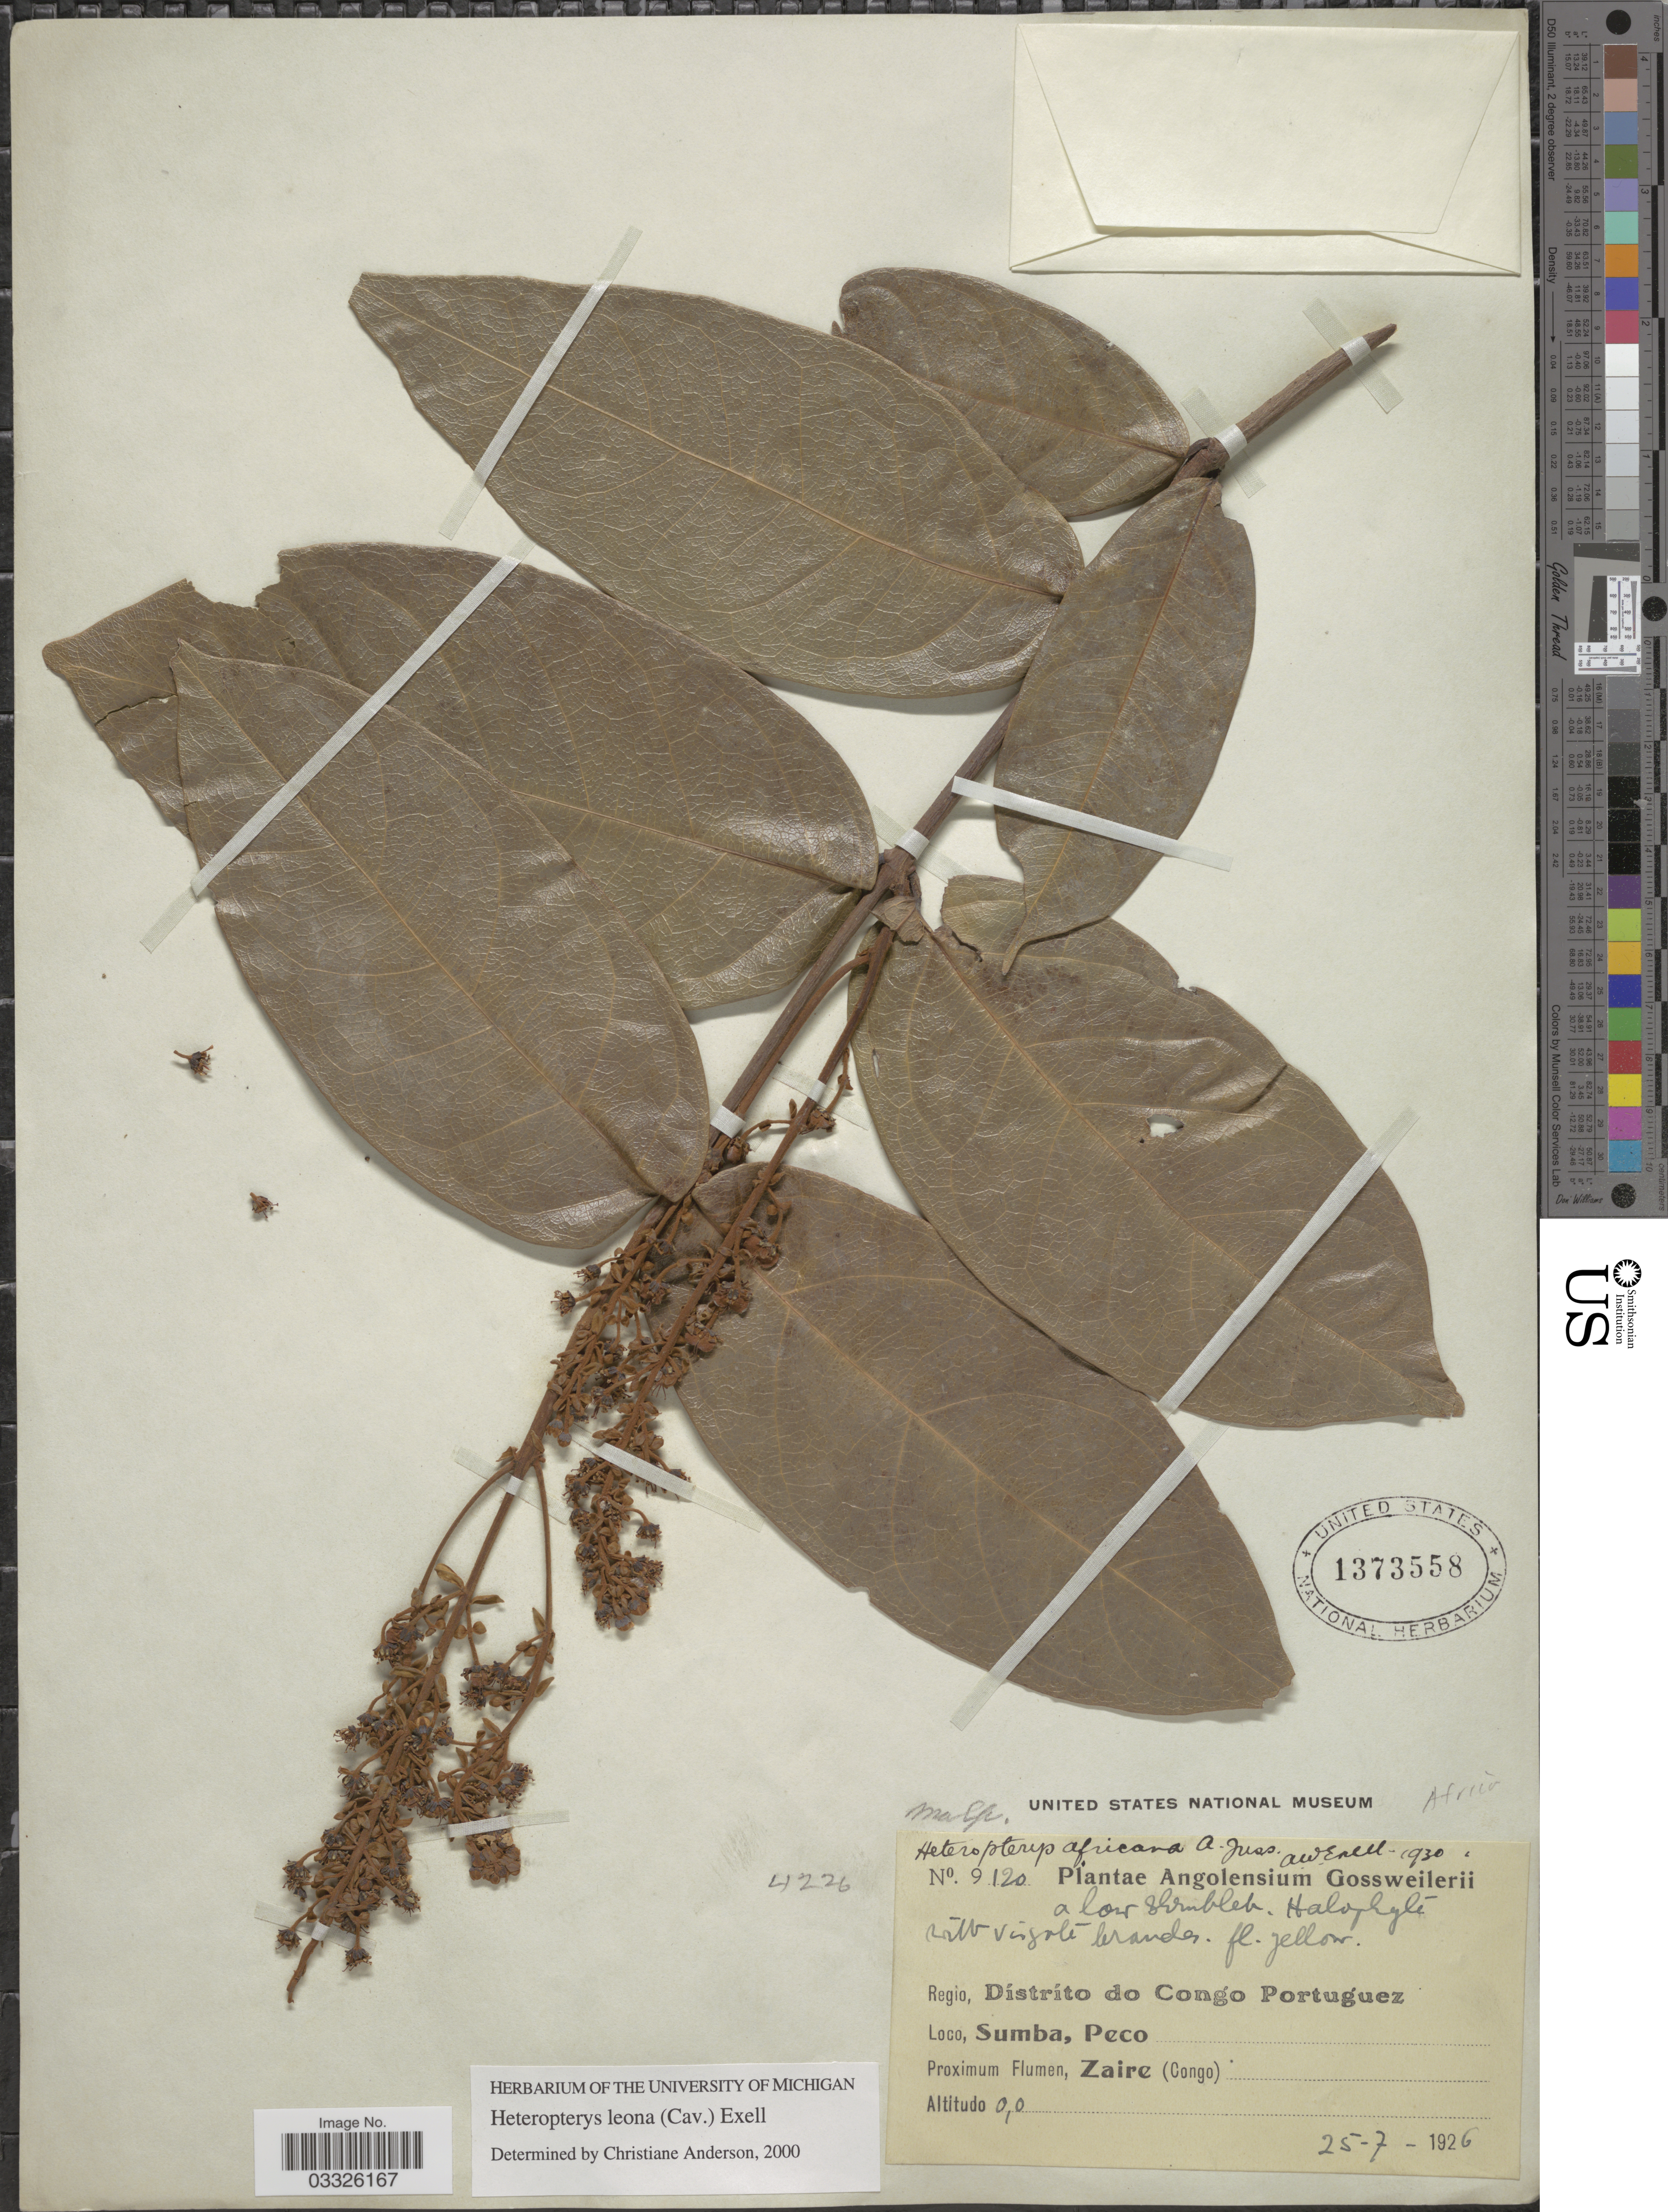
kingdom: Plantae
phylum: Tracheophyta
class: Magnoliopsida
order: Malpighiales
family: Malpighiaceae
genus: Heteropterys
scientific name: Heteropterys leona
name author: (Cav.) Exell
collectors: -. Gossweiler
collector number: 9120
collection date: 1926-07-25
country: Angola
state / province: Zaire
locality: Regio, Dístrito do Congo Portuguez. Sumba, Peco. Proximum Flumen, Zaire (Congo).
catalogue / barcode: US 1373558